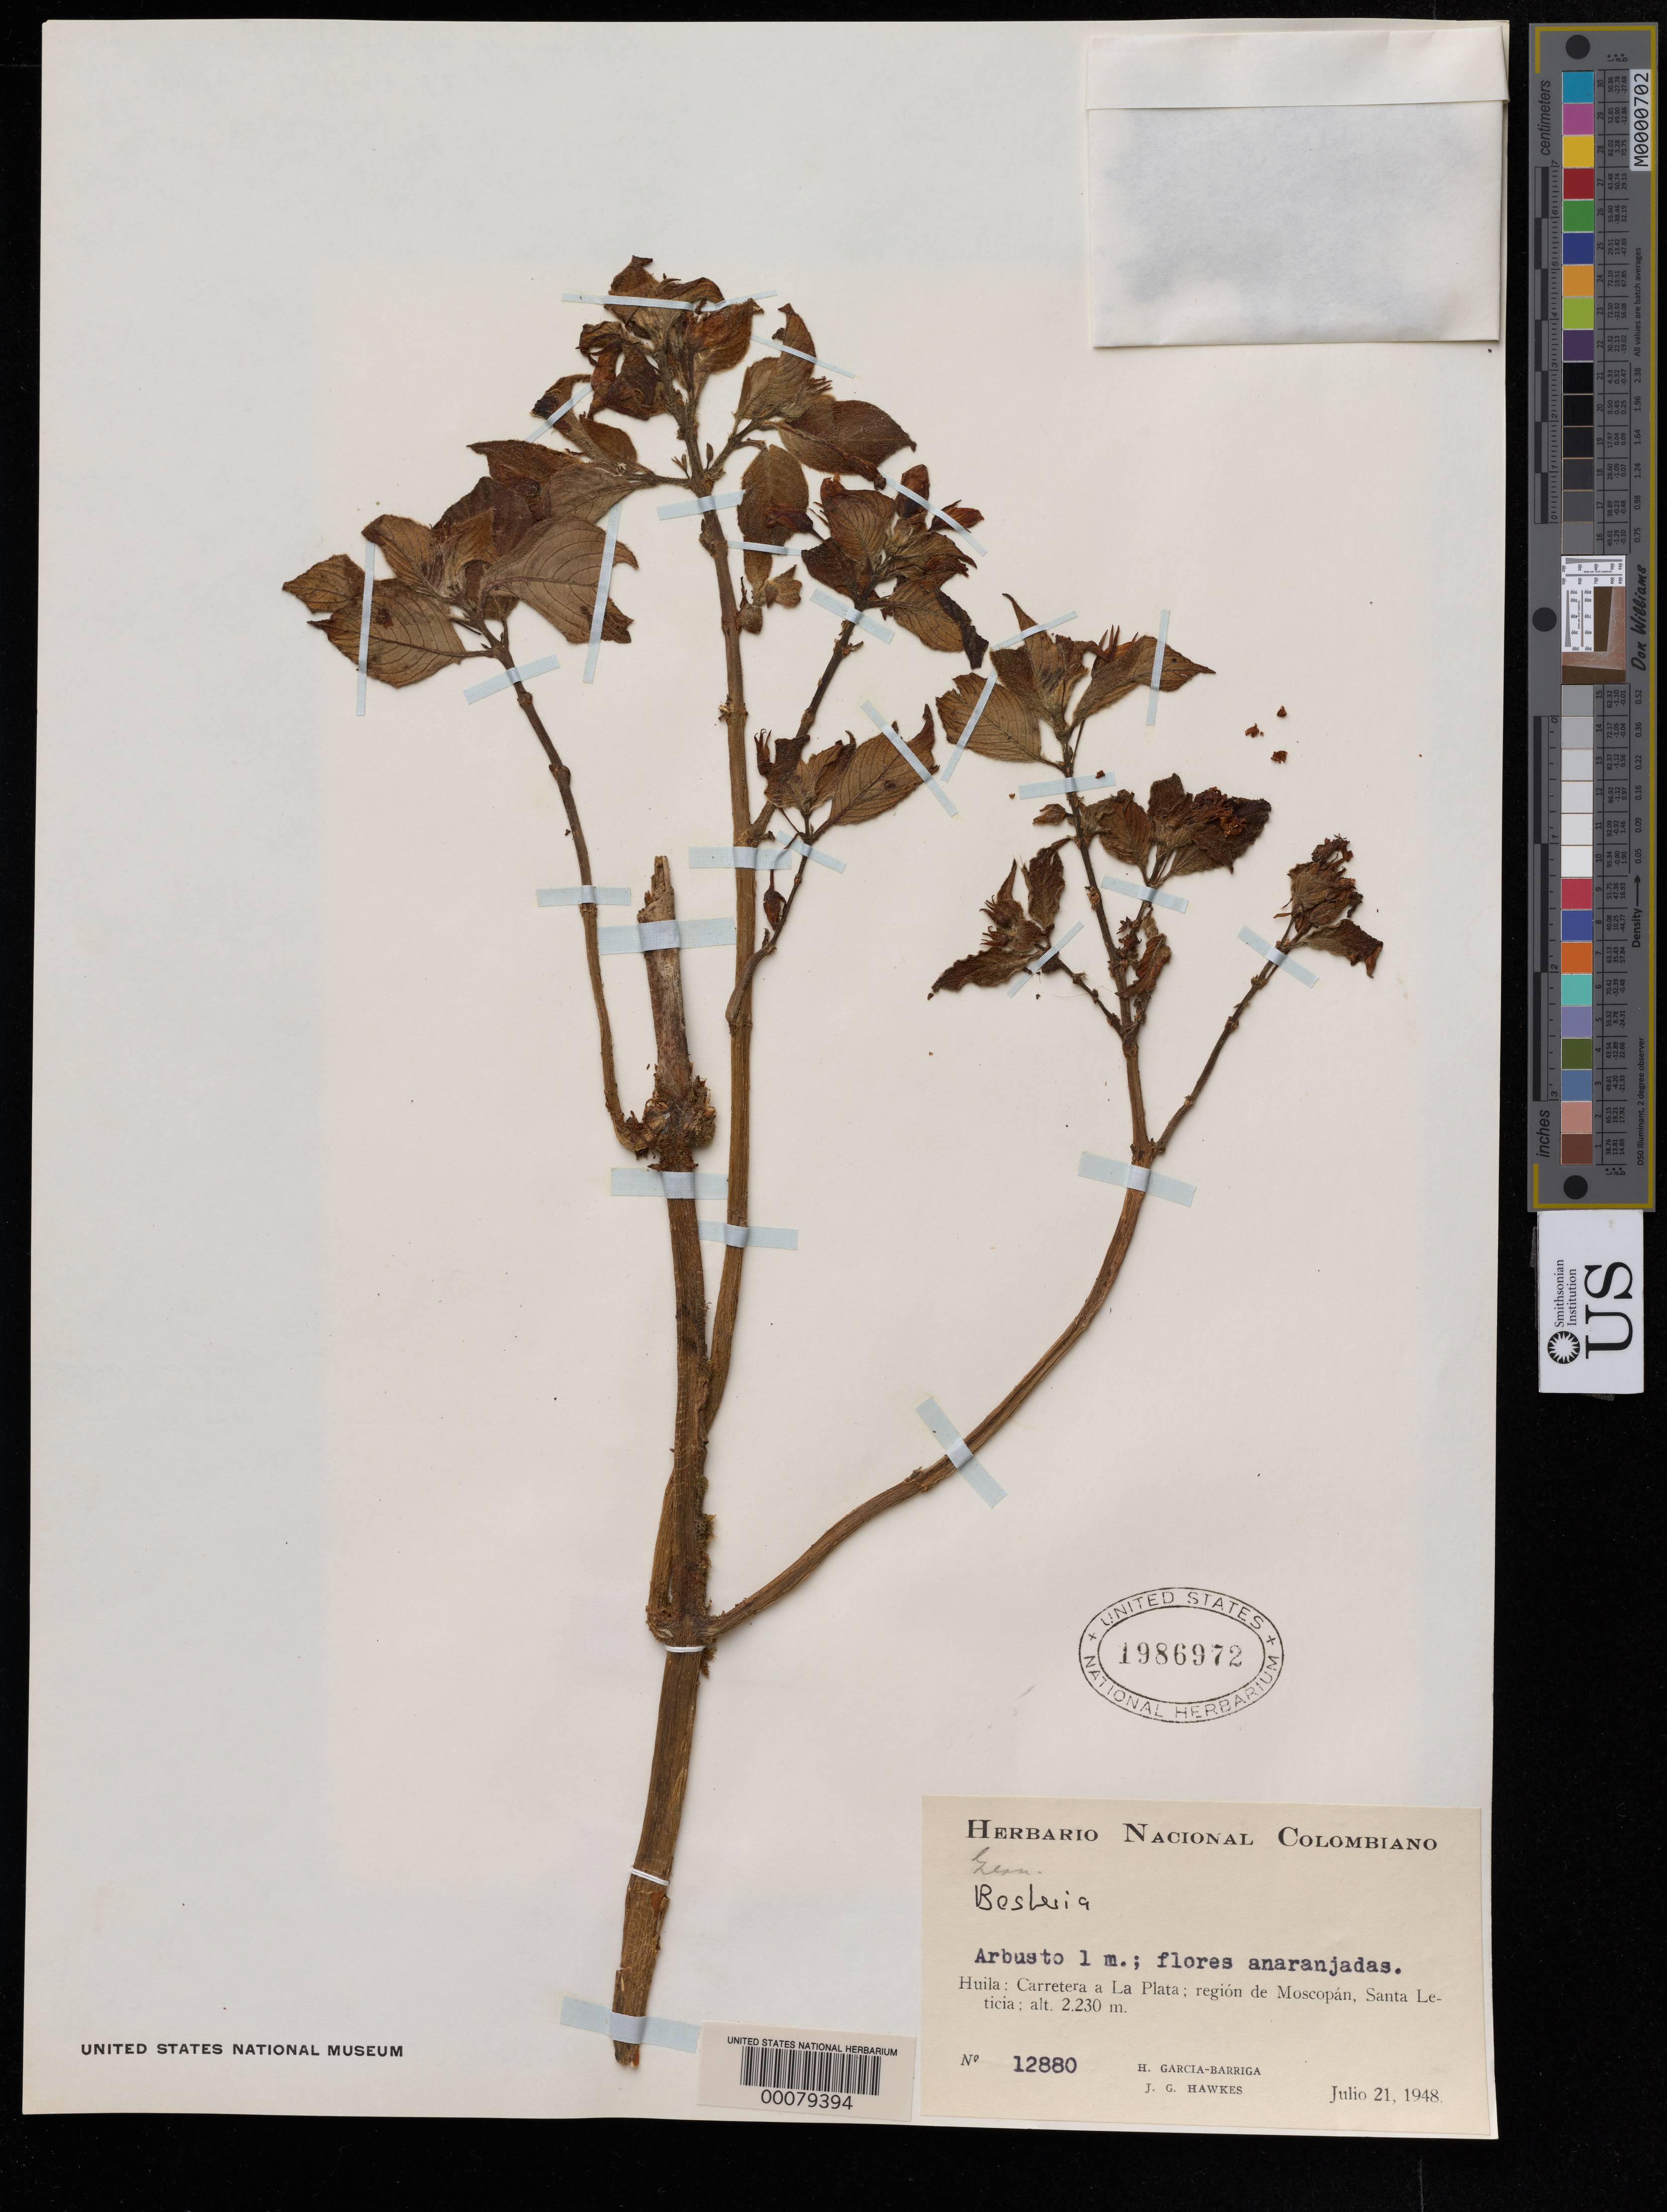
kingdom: Plantae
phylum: Tracheophyta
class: Magnoliopsida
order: Lamiales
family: Gesneriaceae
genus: Besleria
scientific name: Besleria sp.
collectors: H. García Barriga & J. Hawkes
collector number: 12880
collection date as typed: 21 Jul 1948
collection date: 1948-07-21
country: Colombia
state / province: Huila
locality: Highway to La Plata, region of Moscopan, Santa Leticia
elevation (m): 2230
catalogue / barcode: US 1986972